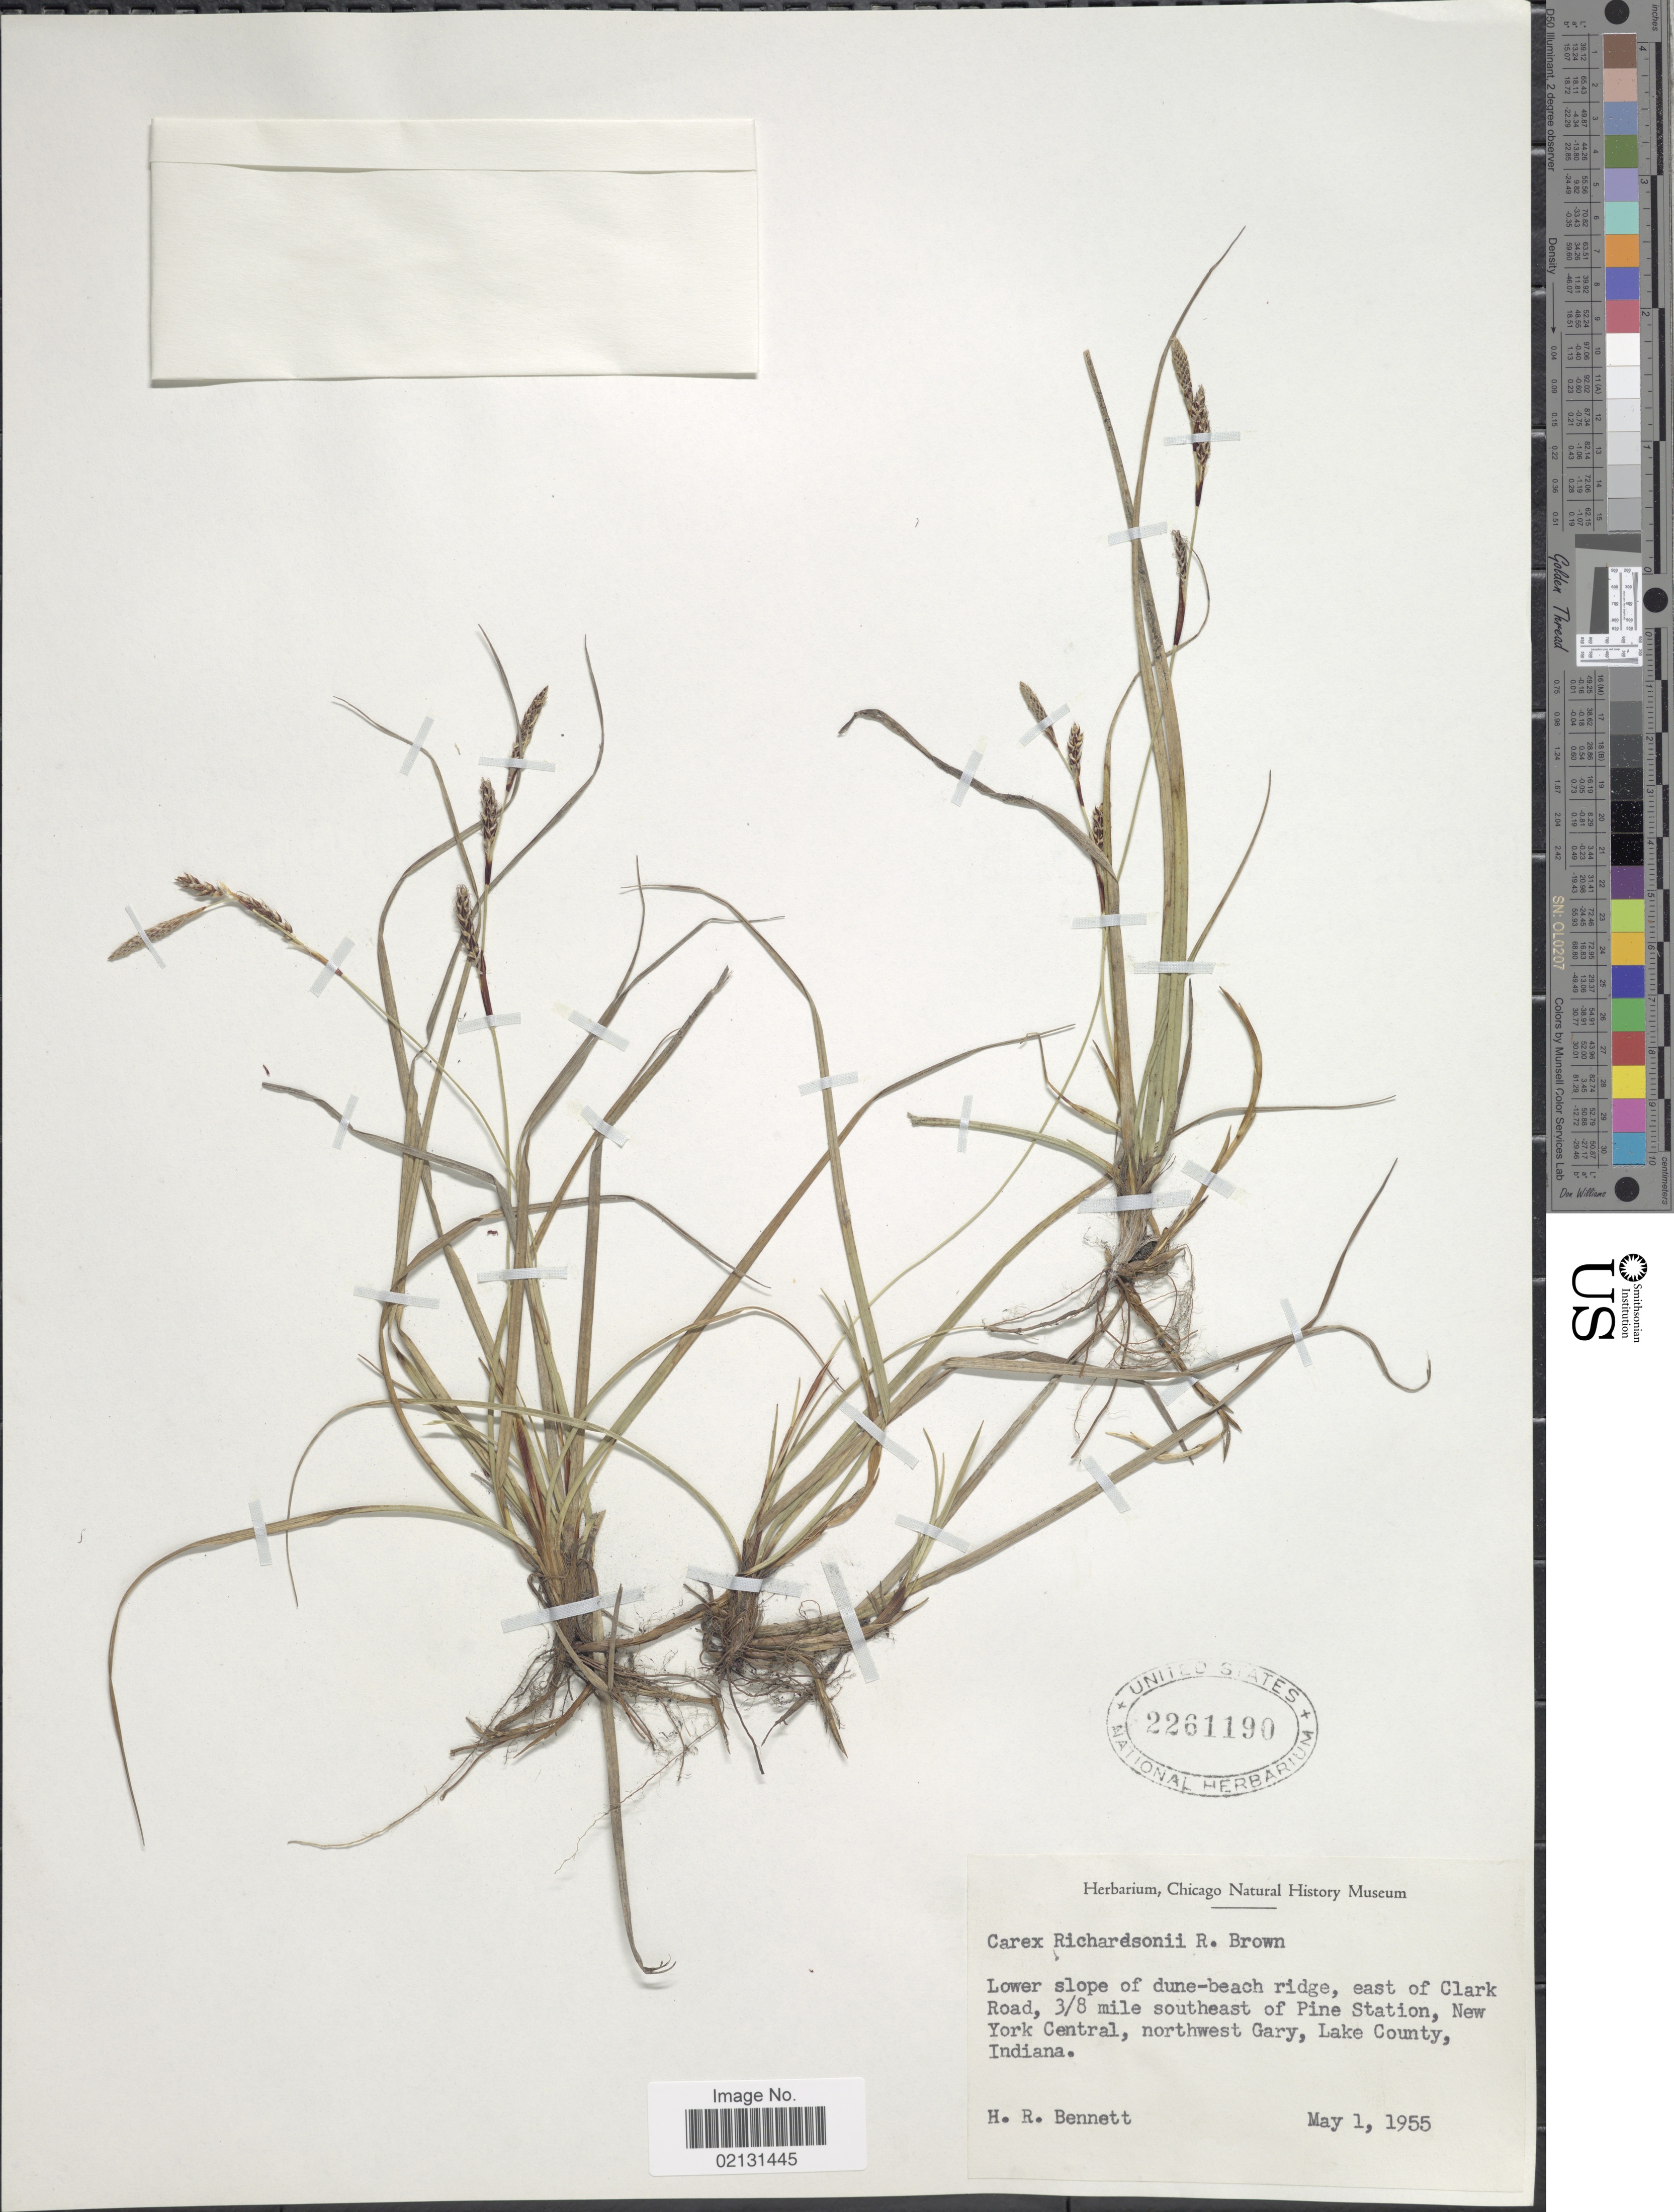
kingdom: Plantae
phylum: Tracheophyta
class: Liliopsida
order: Poales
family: Cyperaceae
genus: Carex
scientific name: Carex richardsonii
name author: R. Br.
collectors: H. R. Bennett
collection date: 1955-05-01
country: United States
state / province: Indiana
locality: Lower slope of dune-beach ridge, east of Clark Road, 3/8 mile southeast of Pine Station, New York Central, northwest Gary, Lake County.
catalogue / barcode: US 2261190